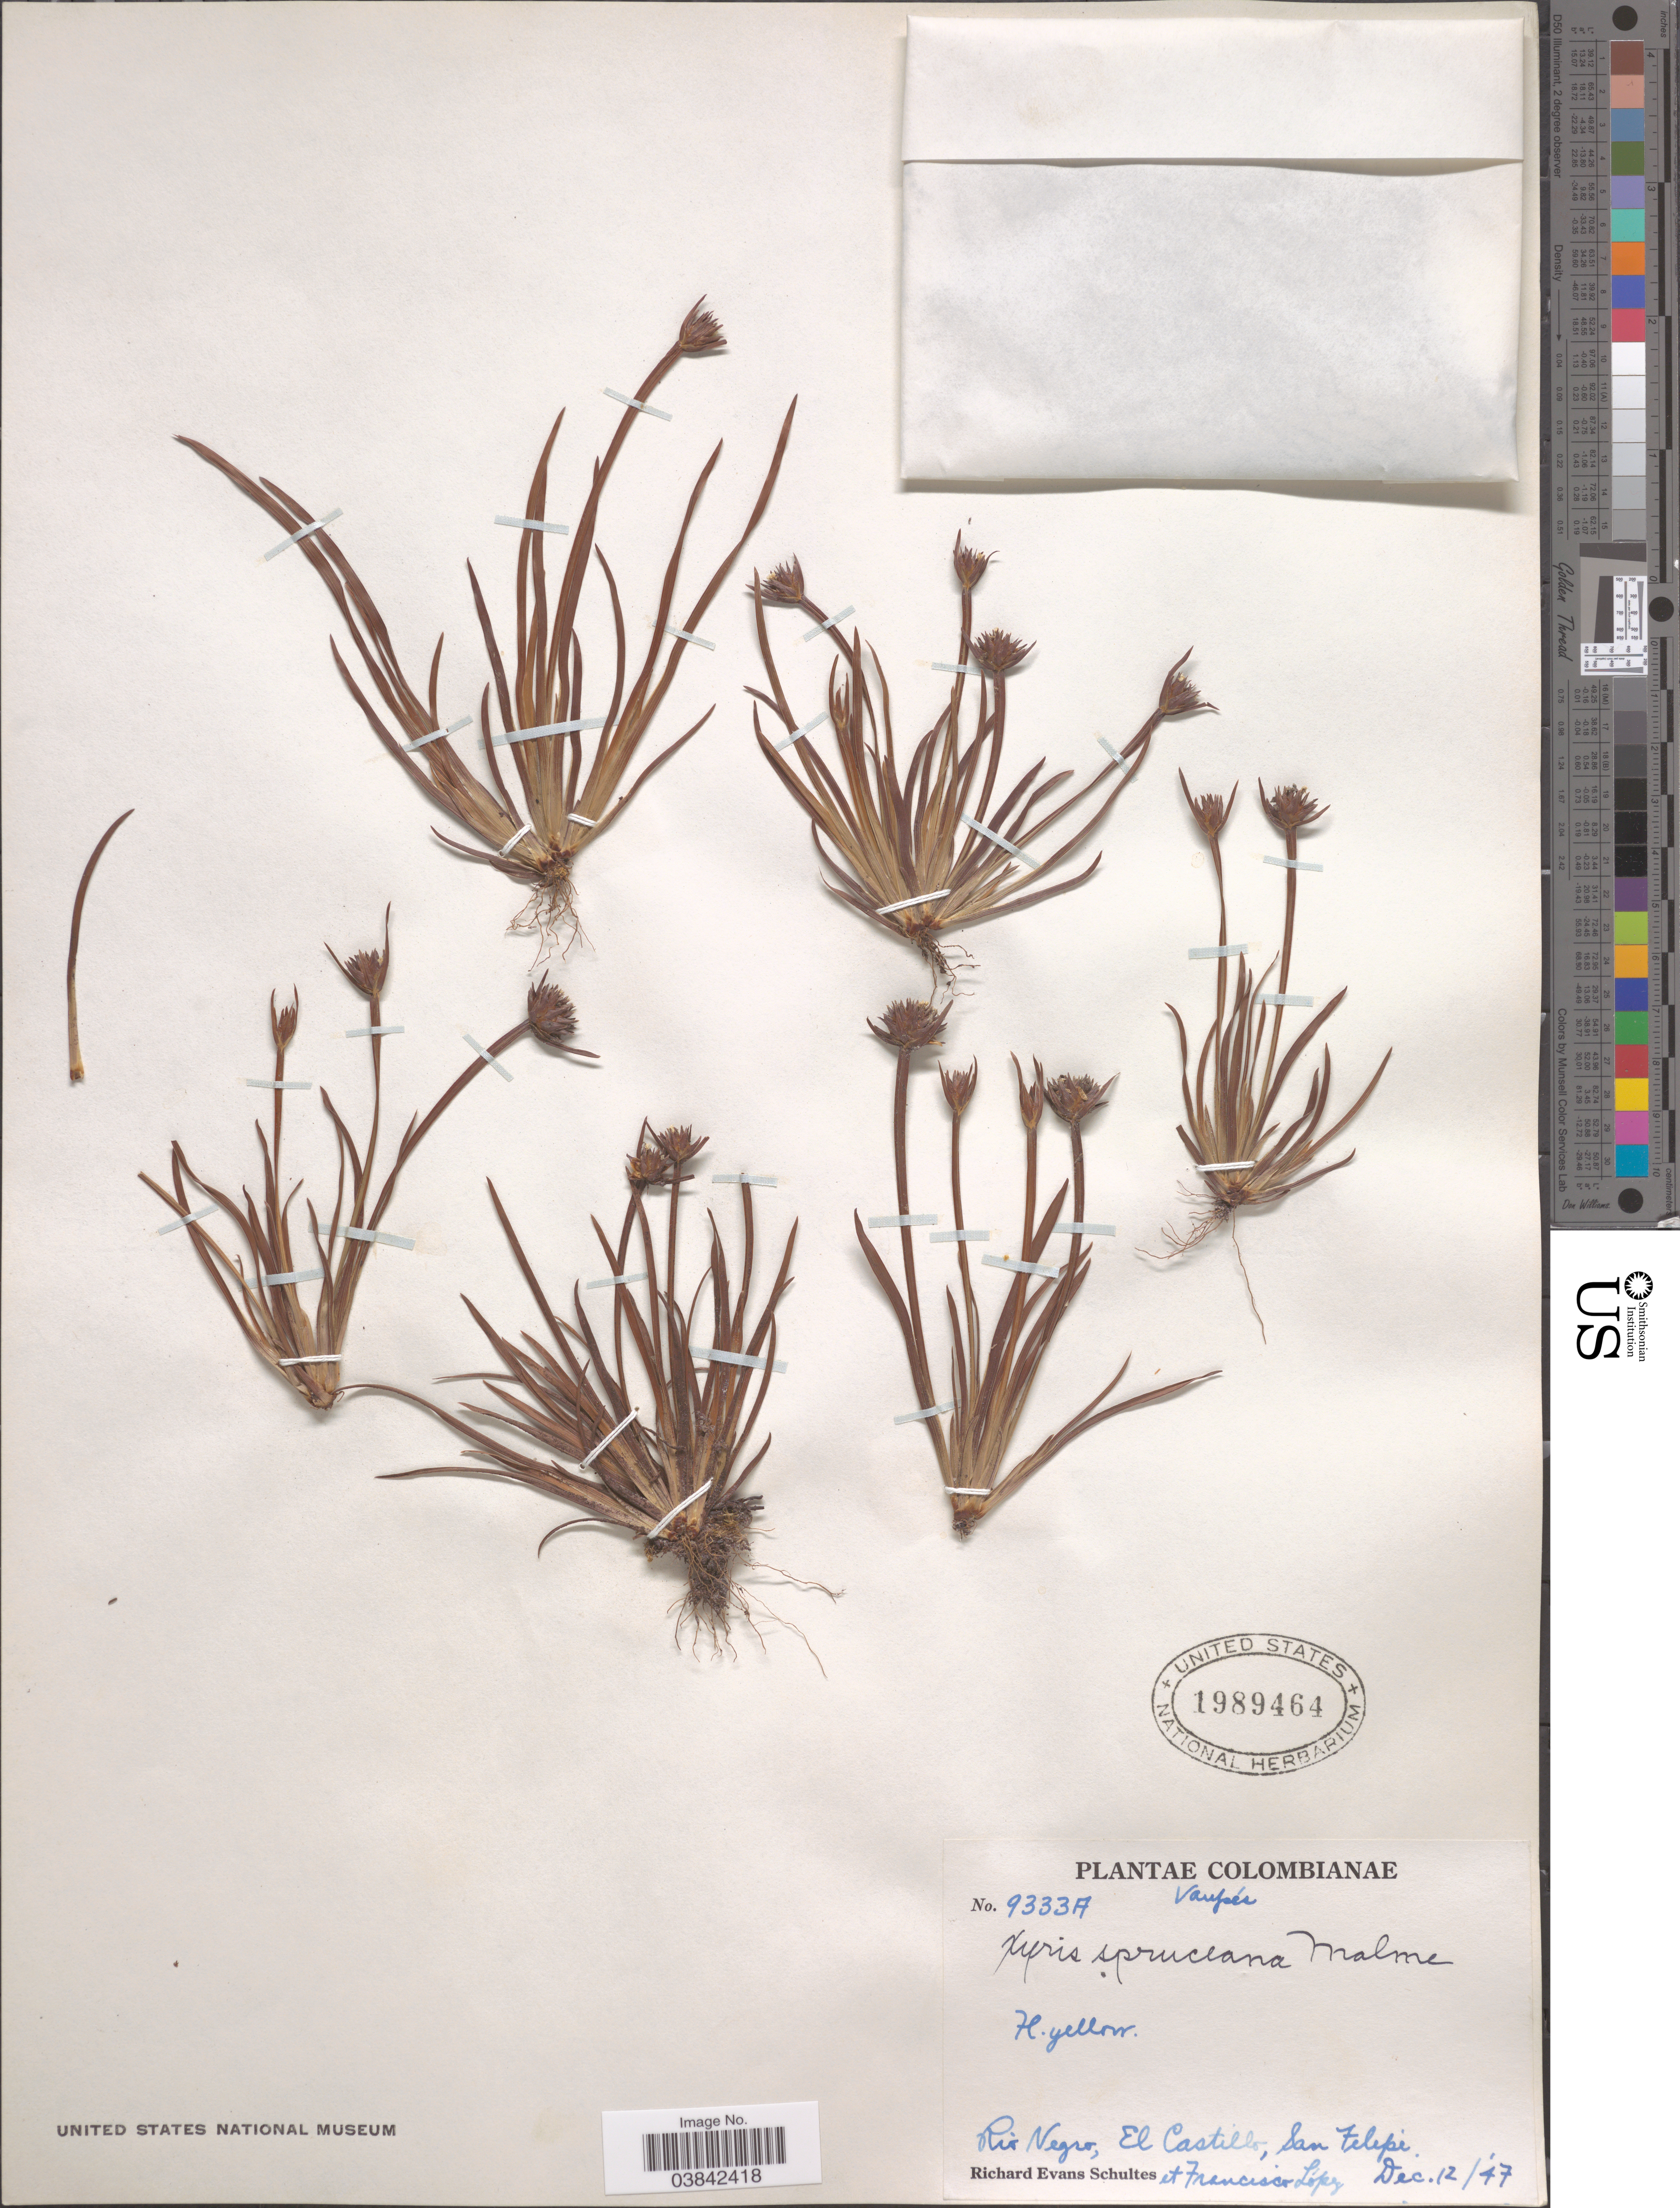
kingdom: Plantae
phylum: Tracheophyta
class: Liliopsida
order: Poales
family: Xyridaceae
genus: Xyris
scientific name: Xyris spruceana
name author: Malme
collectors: R. E. Schultes & F. Lopéz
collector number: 9333A*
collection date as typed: Transcribed d/m/y: 12/12/47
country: Colombia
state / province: Vaupés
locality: Rio Negro, El Castillo, San Felipé.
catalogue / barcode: US 1989464